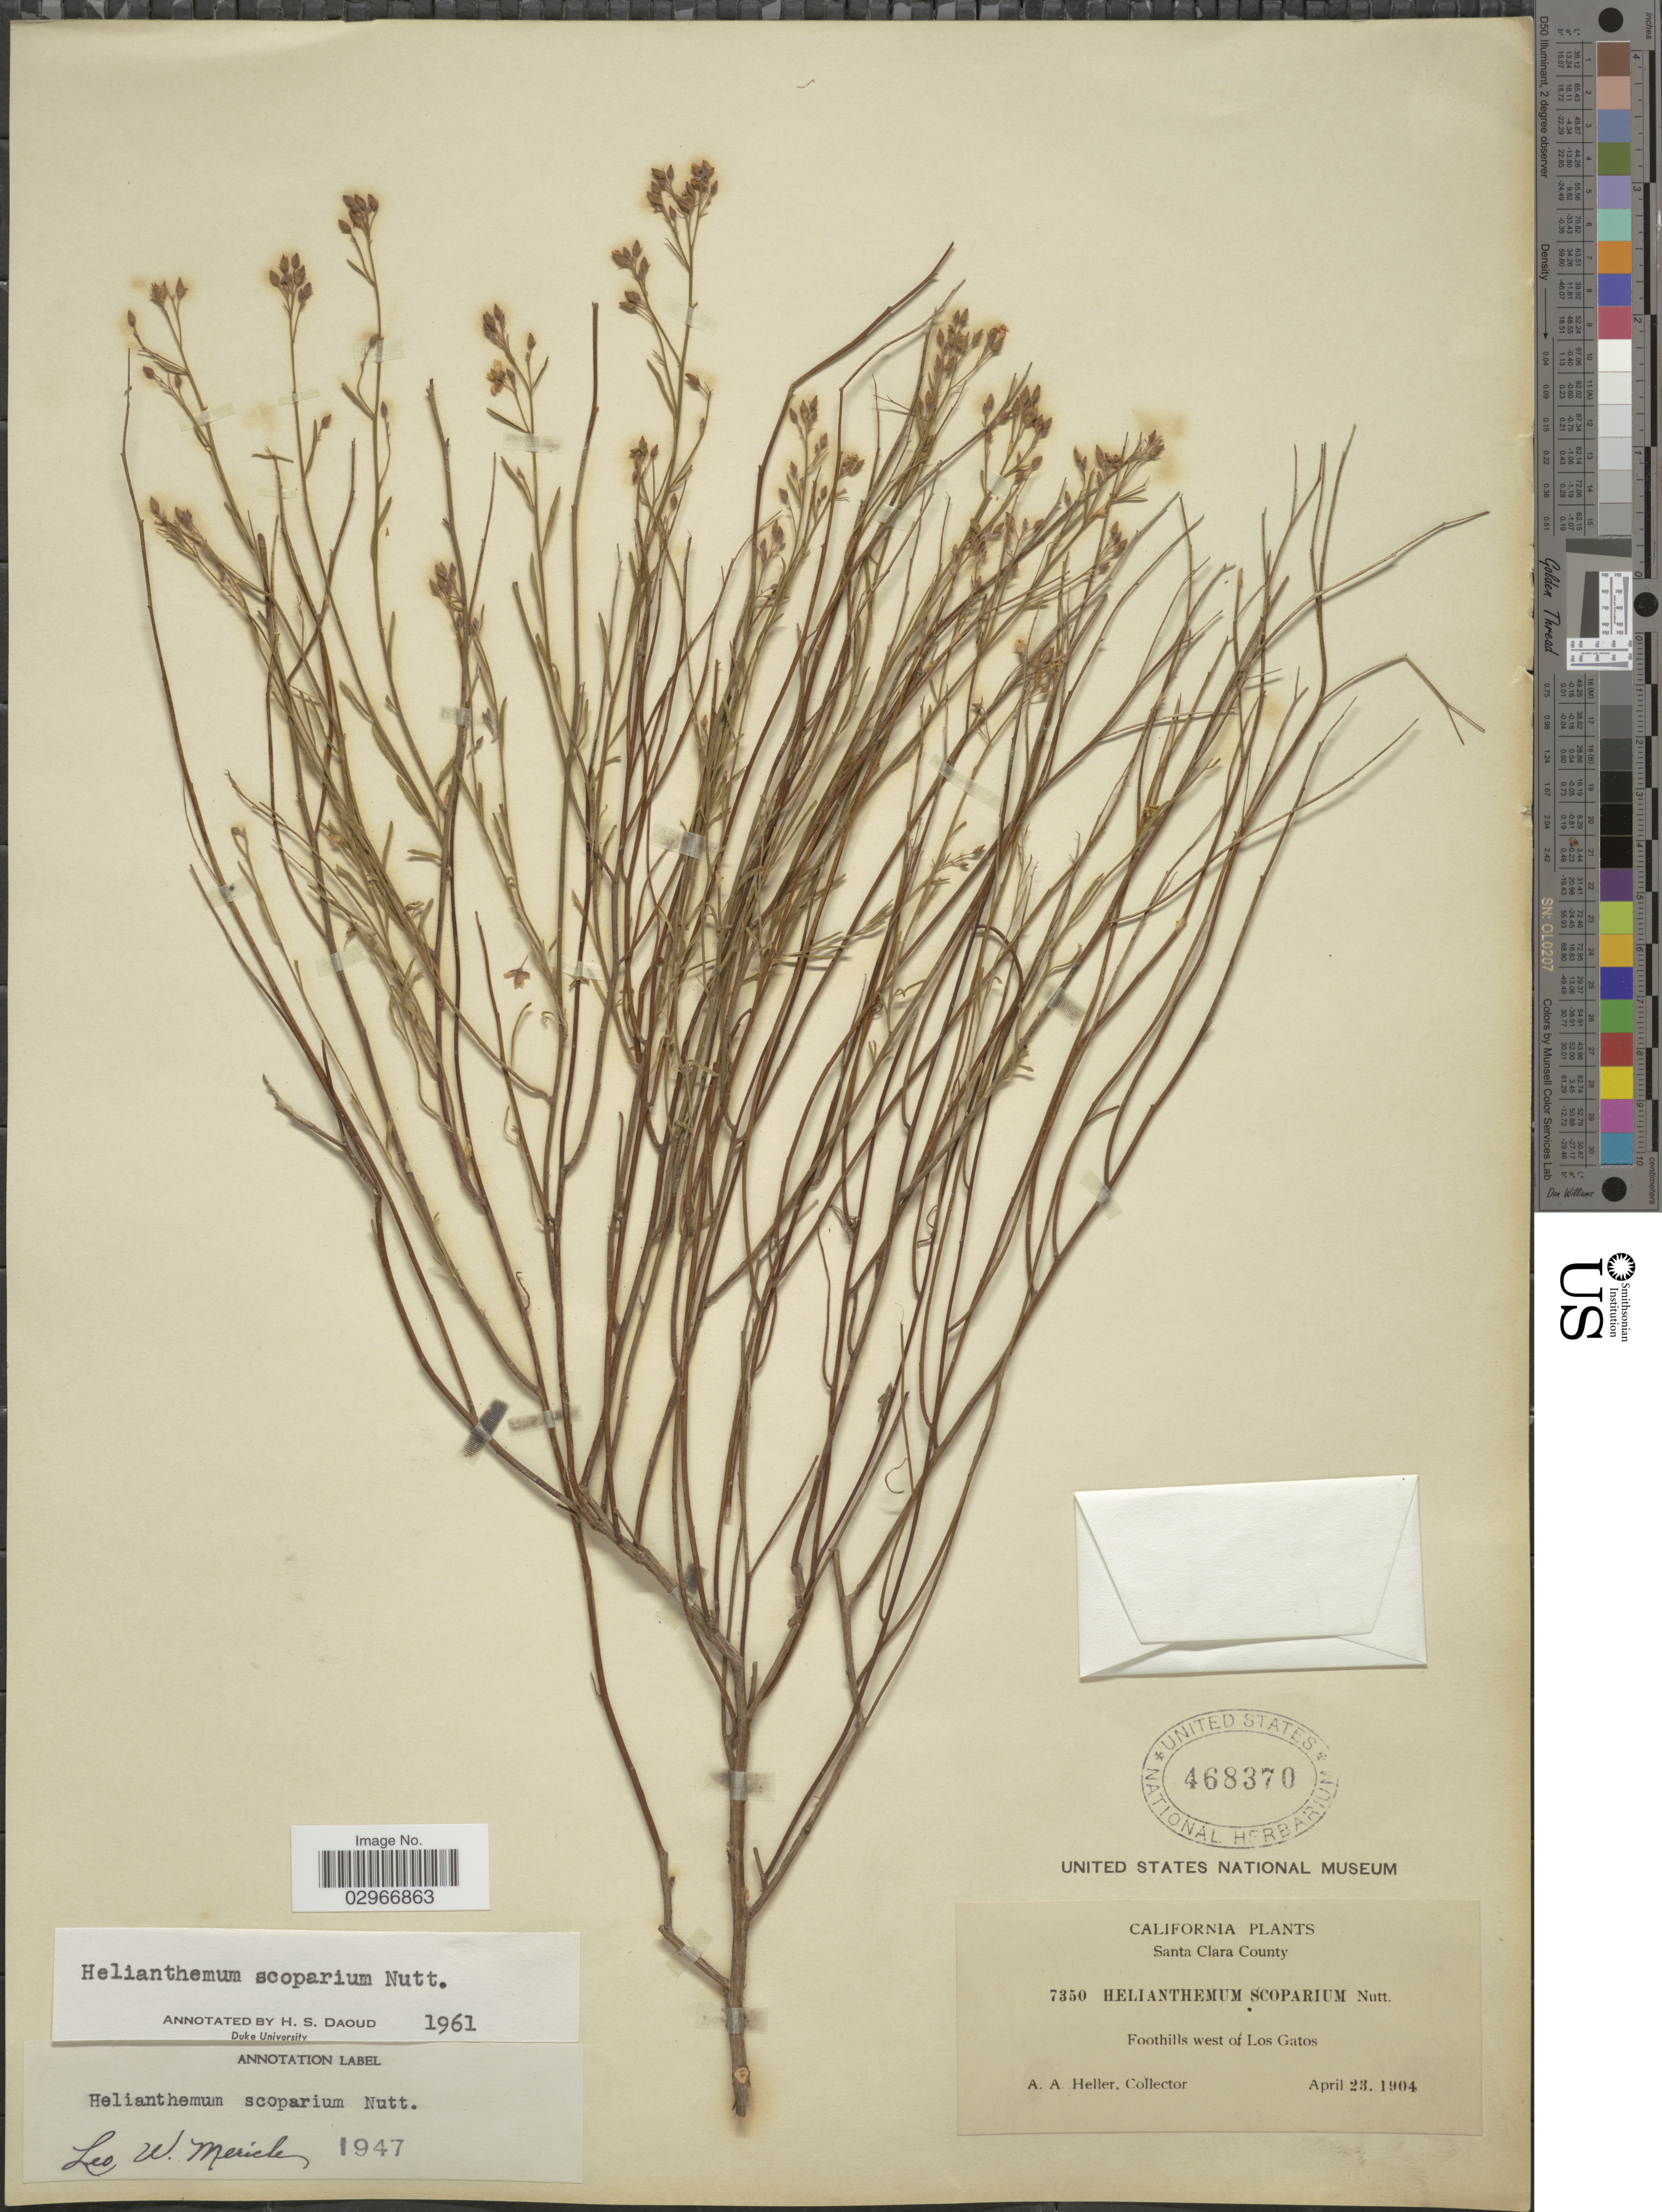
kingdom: Plantae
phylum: Tracheophyta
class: Magnoliopsida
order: Malvales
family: Cistaceae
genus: Helianthemum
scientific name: Helianthemum suffrutescens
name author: B. Schreiber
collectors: A. A. Heller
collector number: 7350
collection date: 1904-04-23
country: United States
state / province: California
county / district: Santa Clara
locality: Santa Clara County. Foothills west of Los Gatos.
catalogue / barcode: US 468370